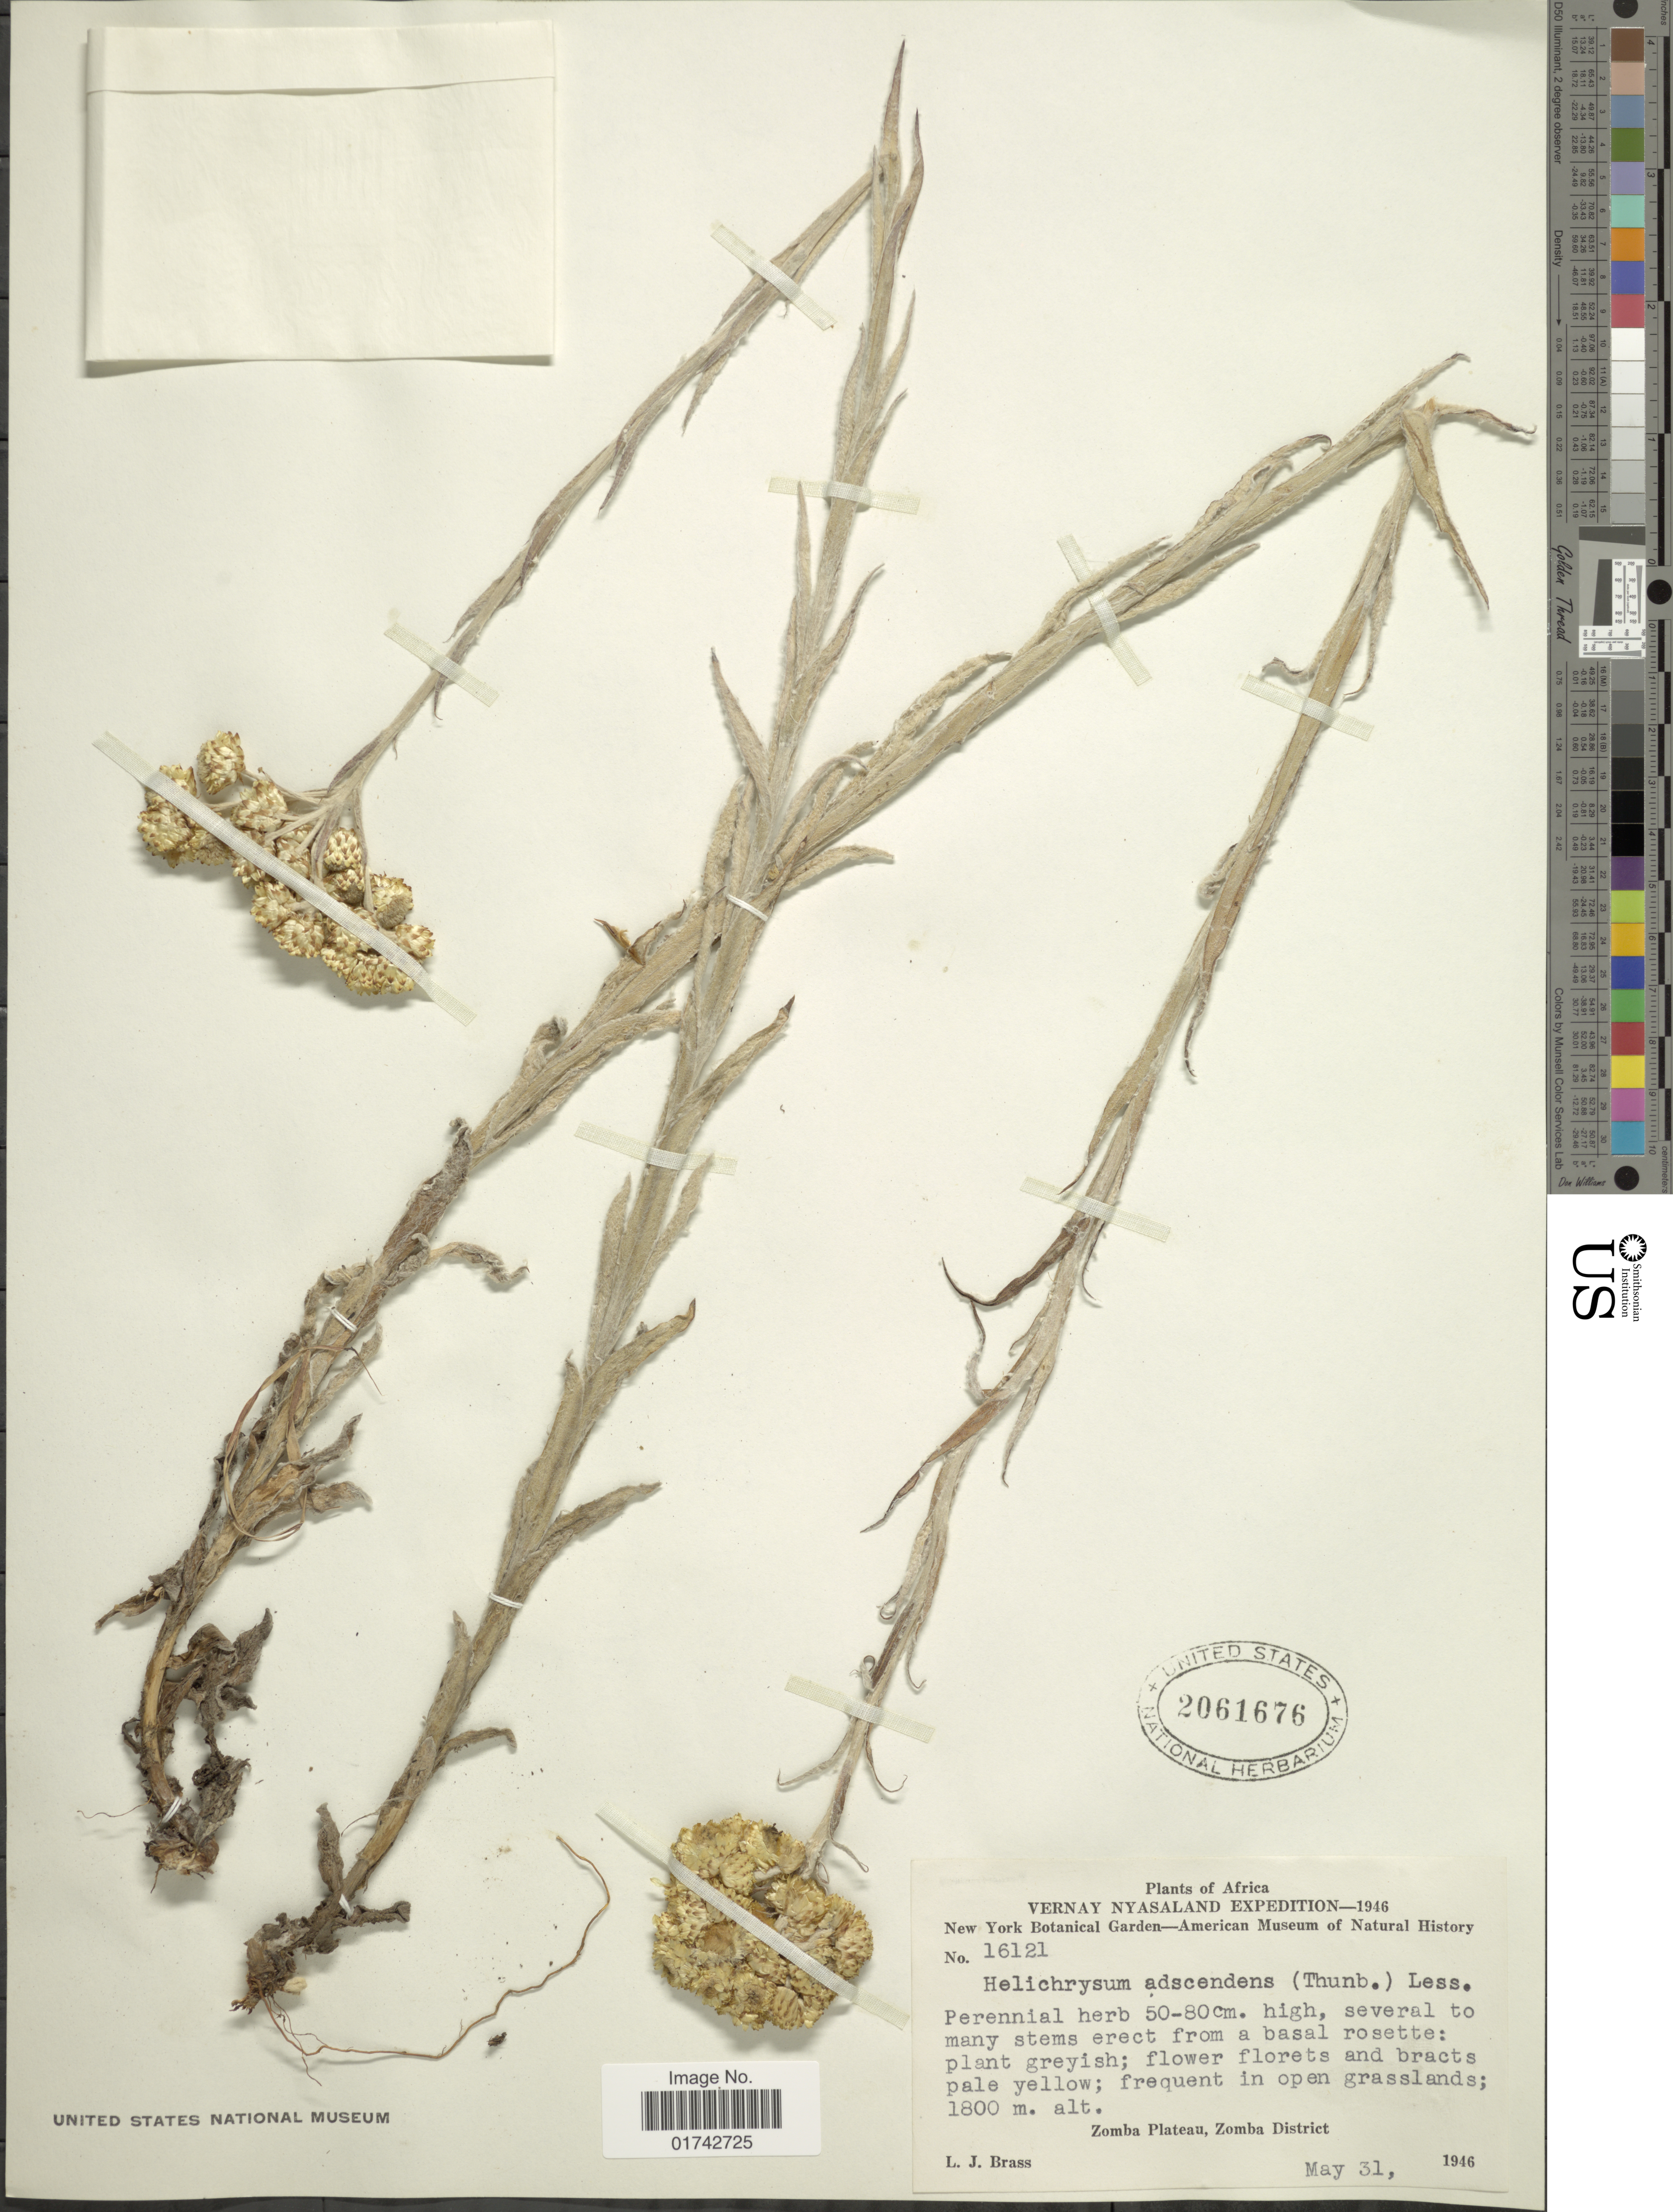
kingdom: Plantae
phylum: Tracheophyta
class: Magnoliopsida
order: Asterales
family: Asteraceae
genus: Helichrysum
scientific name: Helichrysum adscendens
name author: (Thunb.) Less.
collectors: L. J. Brass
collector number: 16121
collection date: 1946-05-31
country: Malawi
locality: Vernay Nyasaland. Zomba Plateau, Zomba District.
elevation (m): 1800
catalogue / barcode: US 2061676